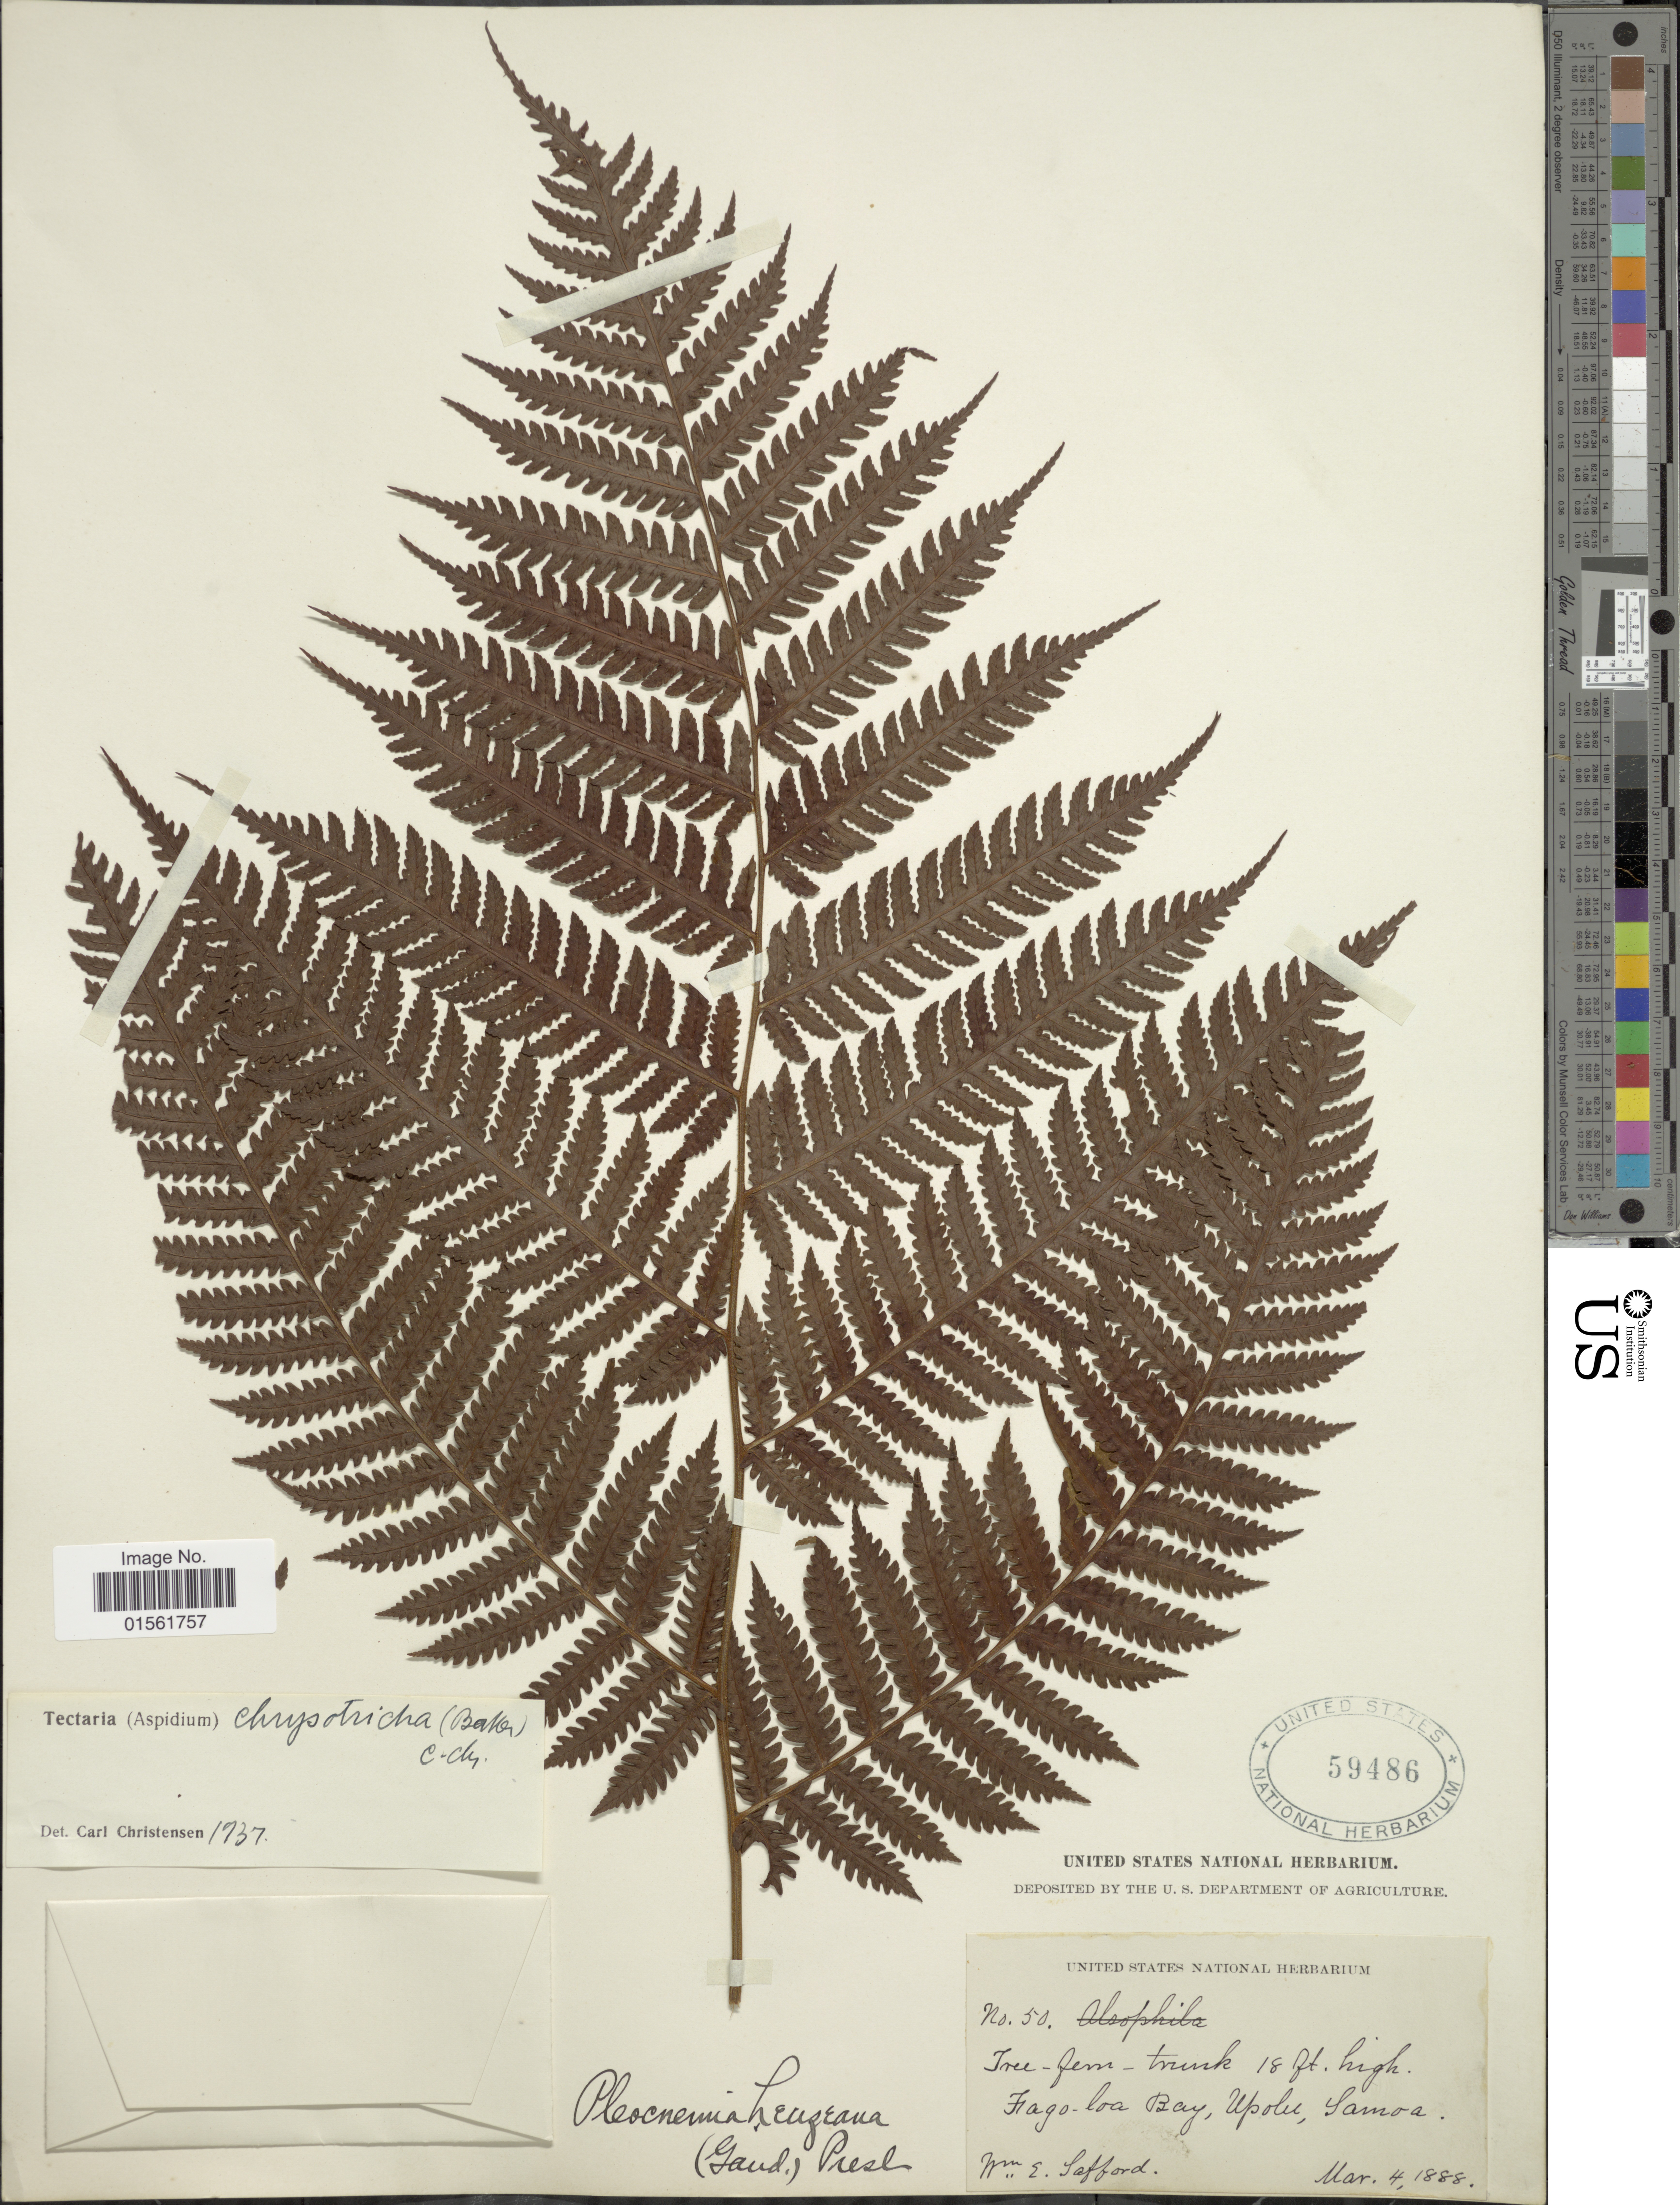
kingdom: Plantae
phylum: Tracheophyta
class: Polypodiopsida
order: Polypodiales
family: Dryopteridaceae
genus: Pleocnemia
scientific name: Pleocnemia cumingiana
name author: C. Presl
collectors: W. E. Safford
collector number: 50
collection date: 1888-03-04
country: Samoa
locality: Fago-loa Bay, Upolu, Samoa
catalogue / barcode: US 59486